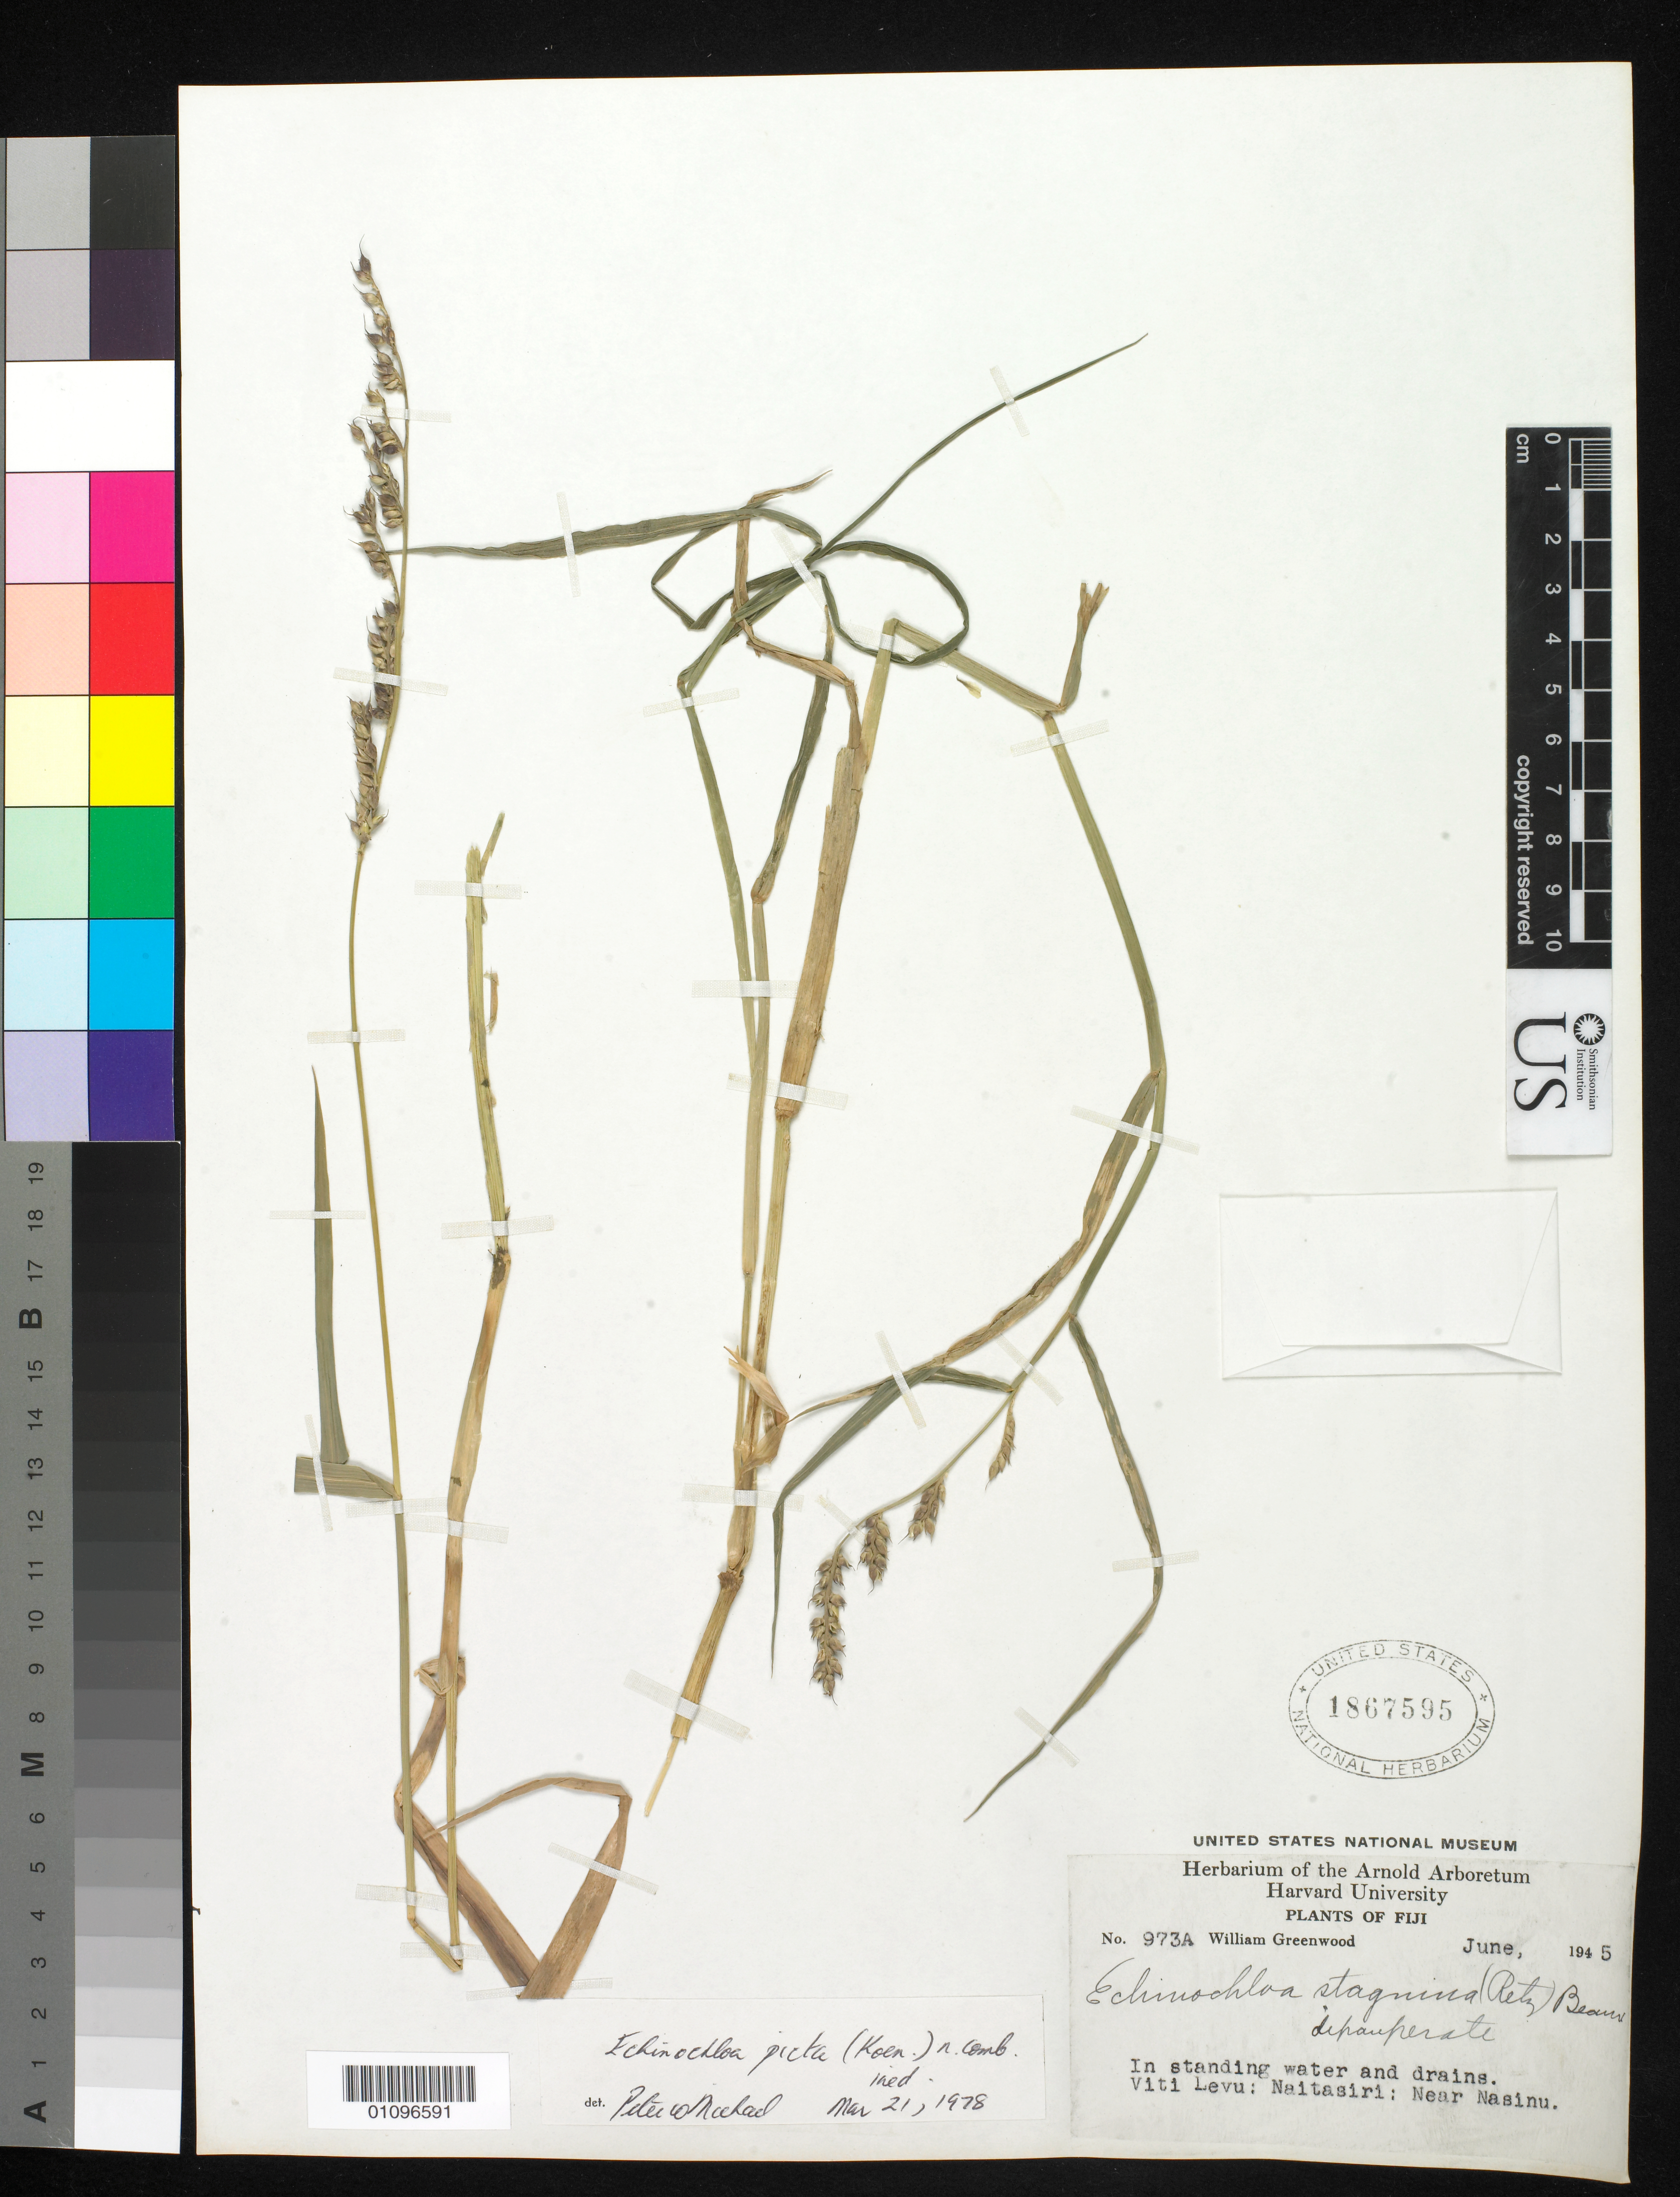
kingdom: Plantae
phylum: Tracheophyta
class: Liliopsida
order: Poales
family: Poaceae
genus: Echinochloa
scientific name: Echinochloa picta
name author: (K.D. Koenig) Michael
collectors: W. Greenwood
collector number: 973A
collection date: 1945-06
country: Fiji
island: Viti Levu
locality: Naitasiri, near Nasinu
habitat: In standing water and drains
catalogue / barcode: US 1867595